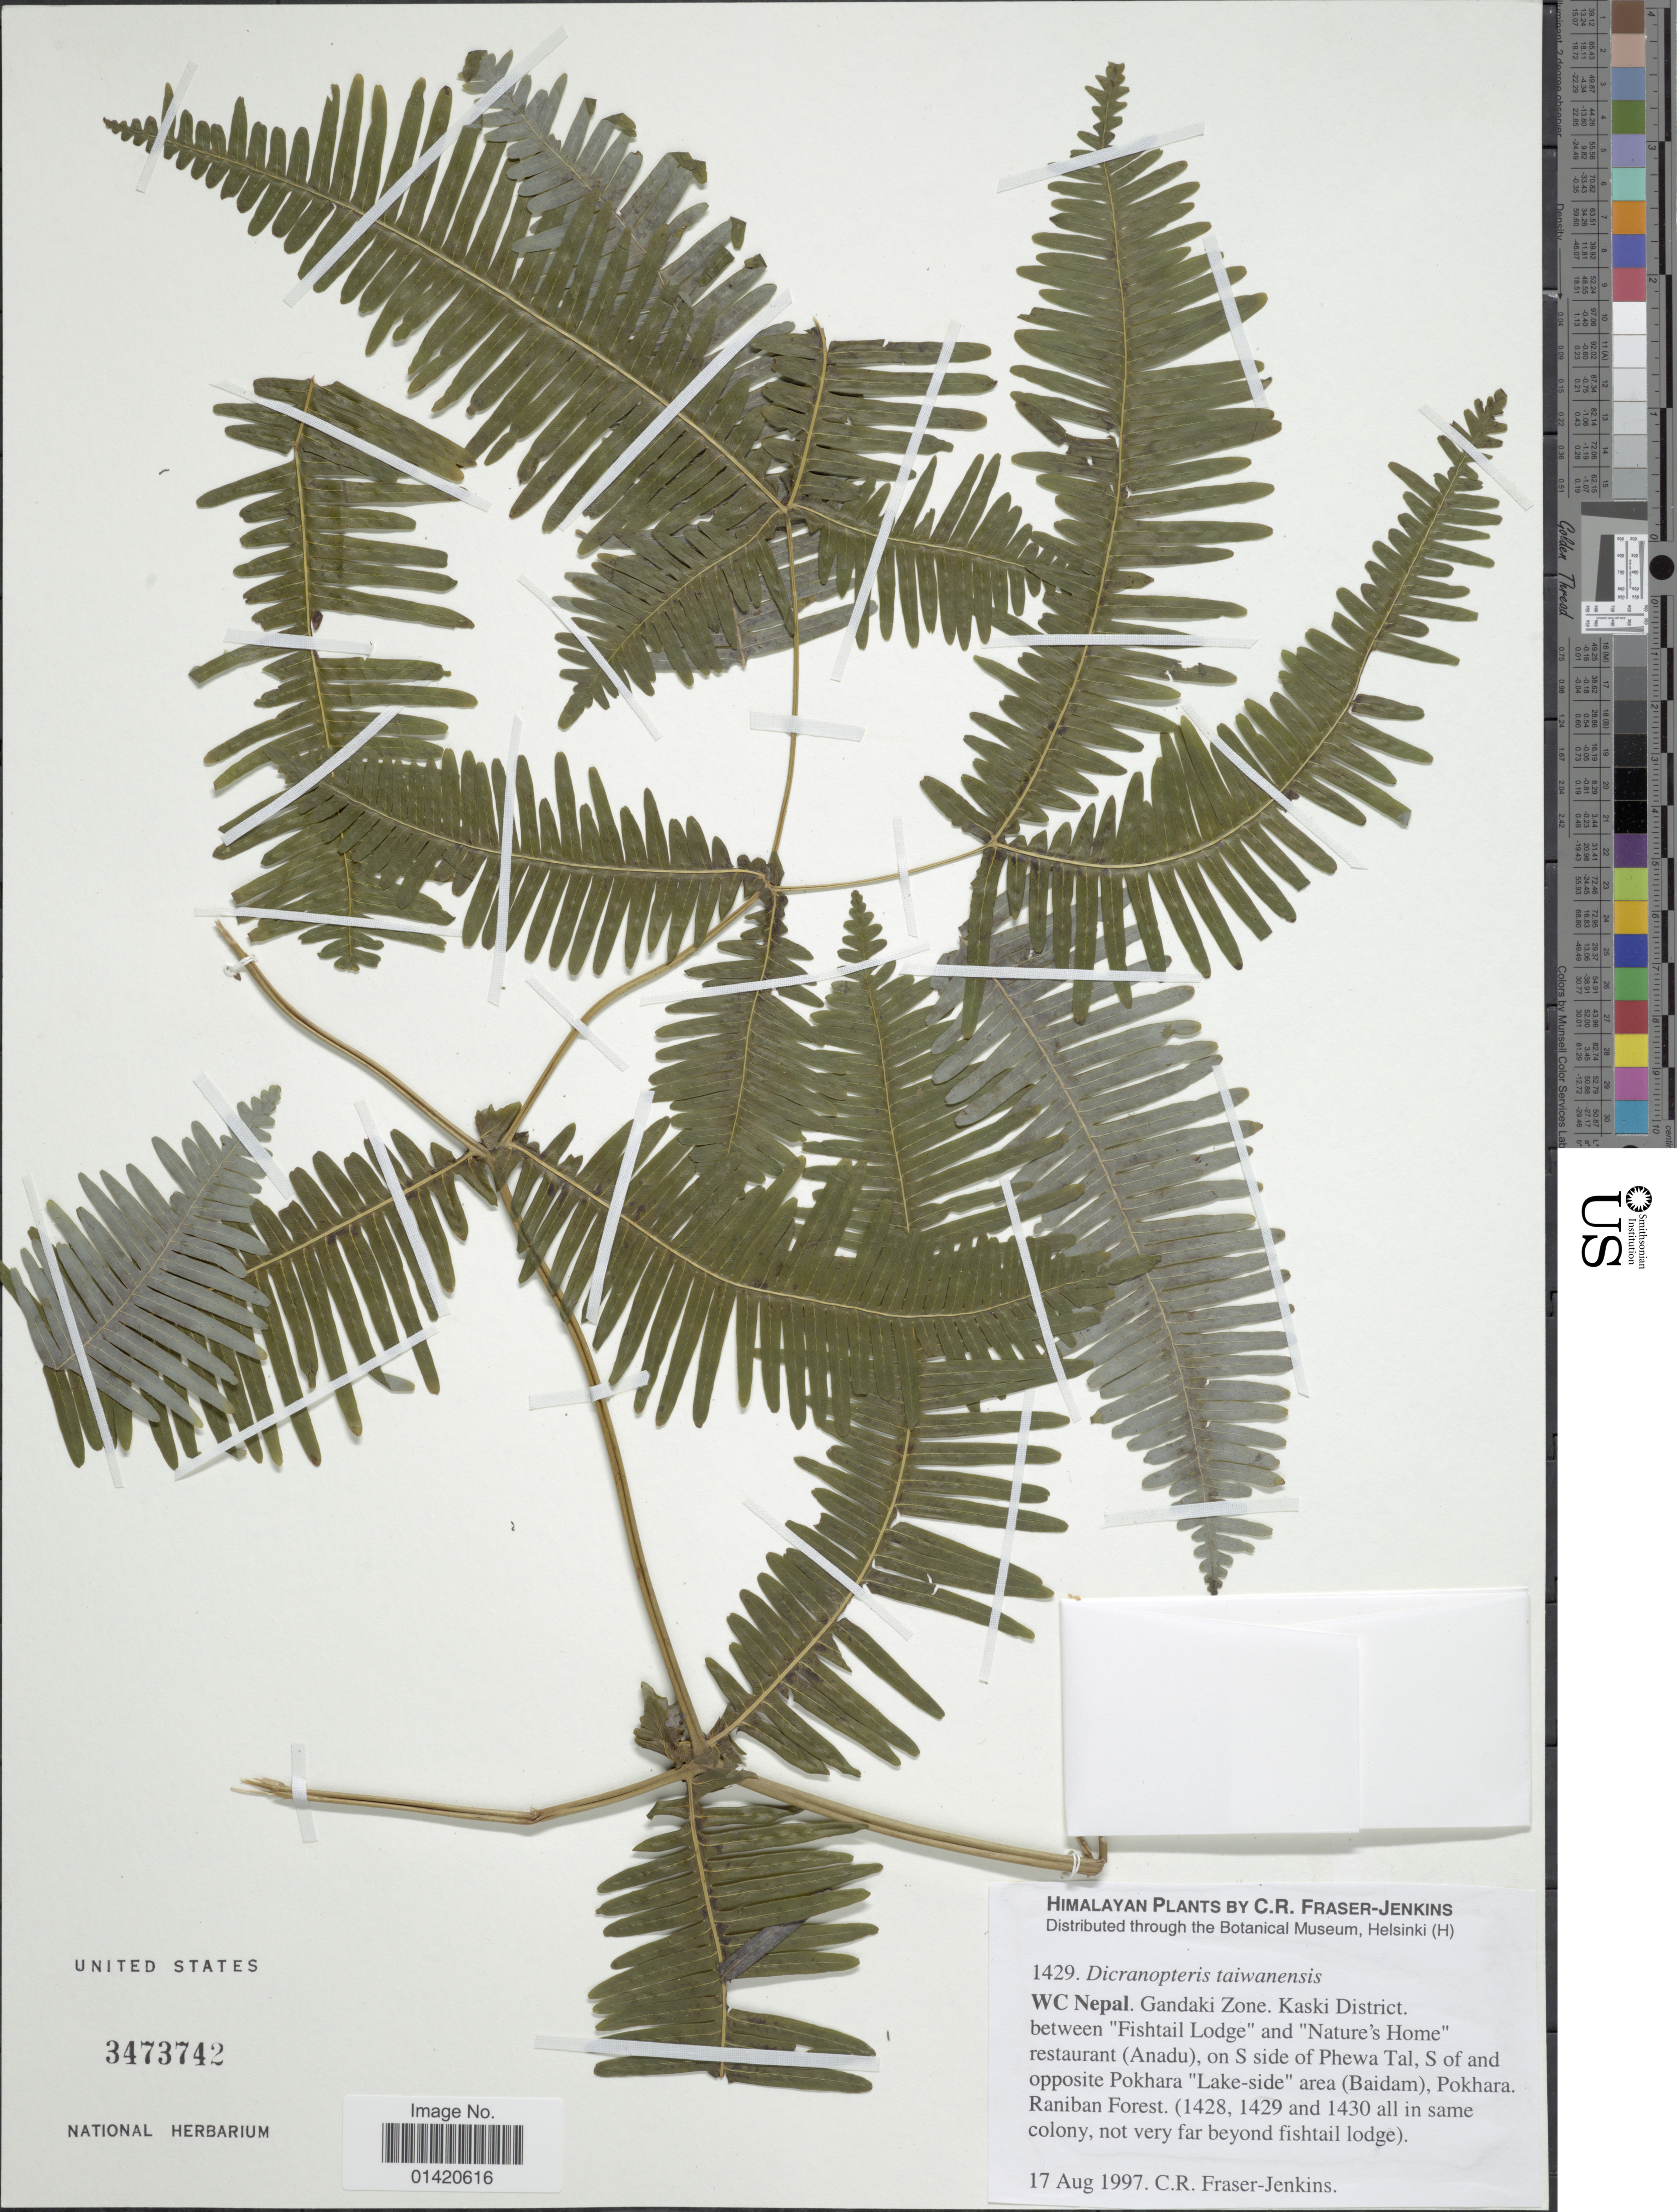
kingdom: Plantae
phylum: Tracheophyta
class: Polypodiopsida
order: Gleicheniales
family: Gleicheniaceae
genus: Dicranopteris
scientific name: Dicranopteris taiwanensis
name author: Ching & P.S. Chiu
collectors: C. R. Fraser-Jenkins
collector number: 1429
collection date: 1997-08-17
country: Nepal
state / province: Gandaki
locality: WC Nepal. Gandaki Zone. Kaski District between 'Fishtail Lodge' and 'Nature's Home' restaurant (Anadu), on S side of Phewa Tal, S of and opposite Pokhara 'Lake-side' area (Baidam), Pokhara. Raniban Forest. Himalayan plants.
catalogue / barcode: US 3473742